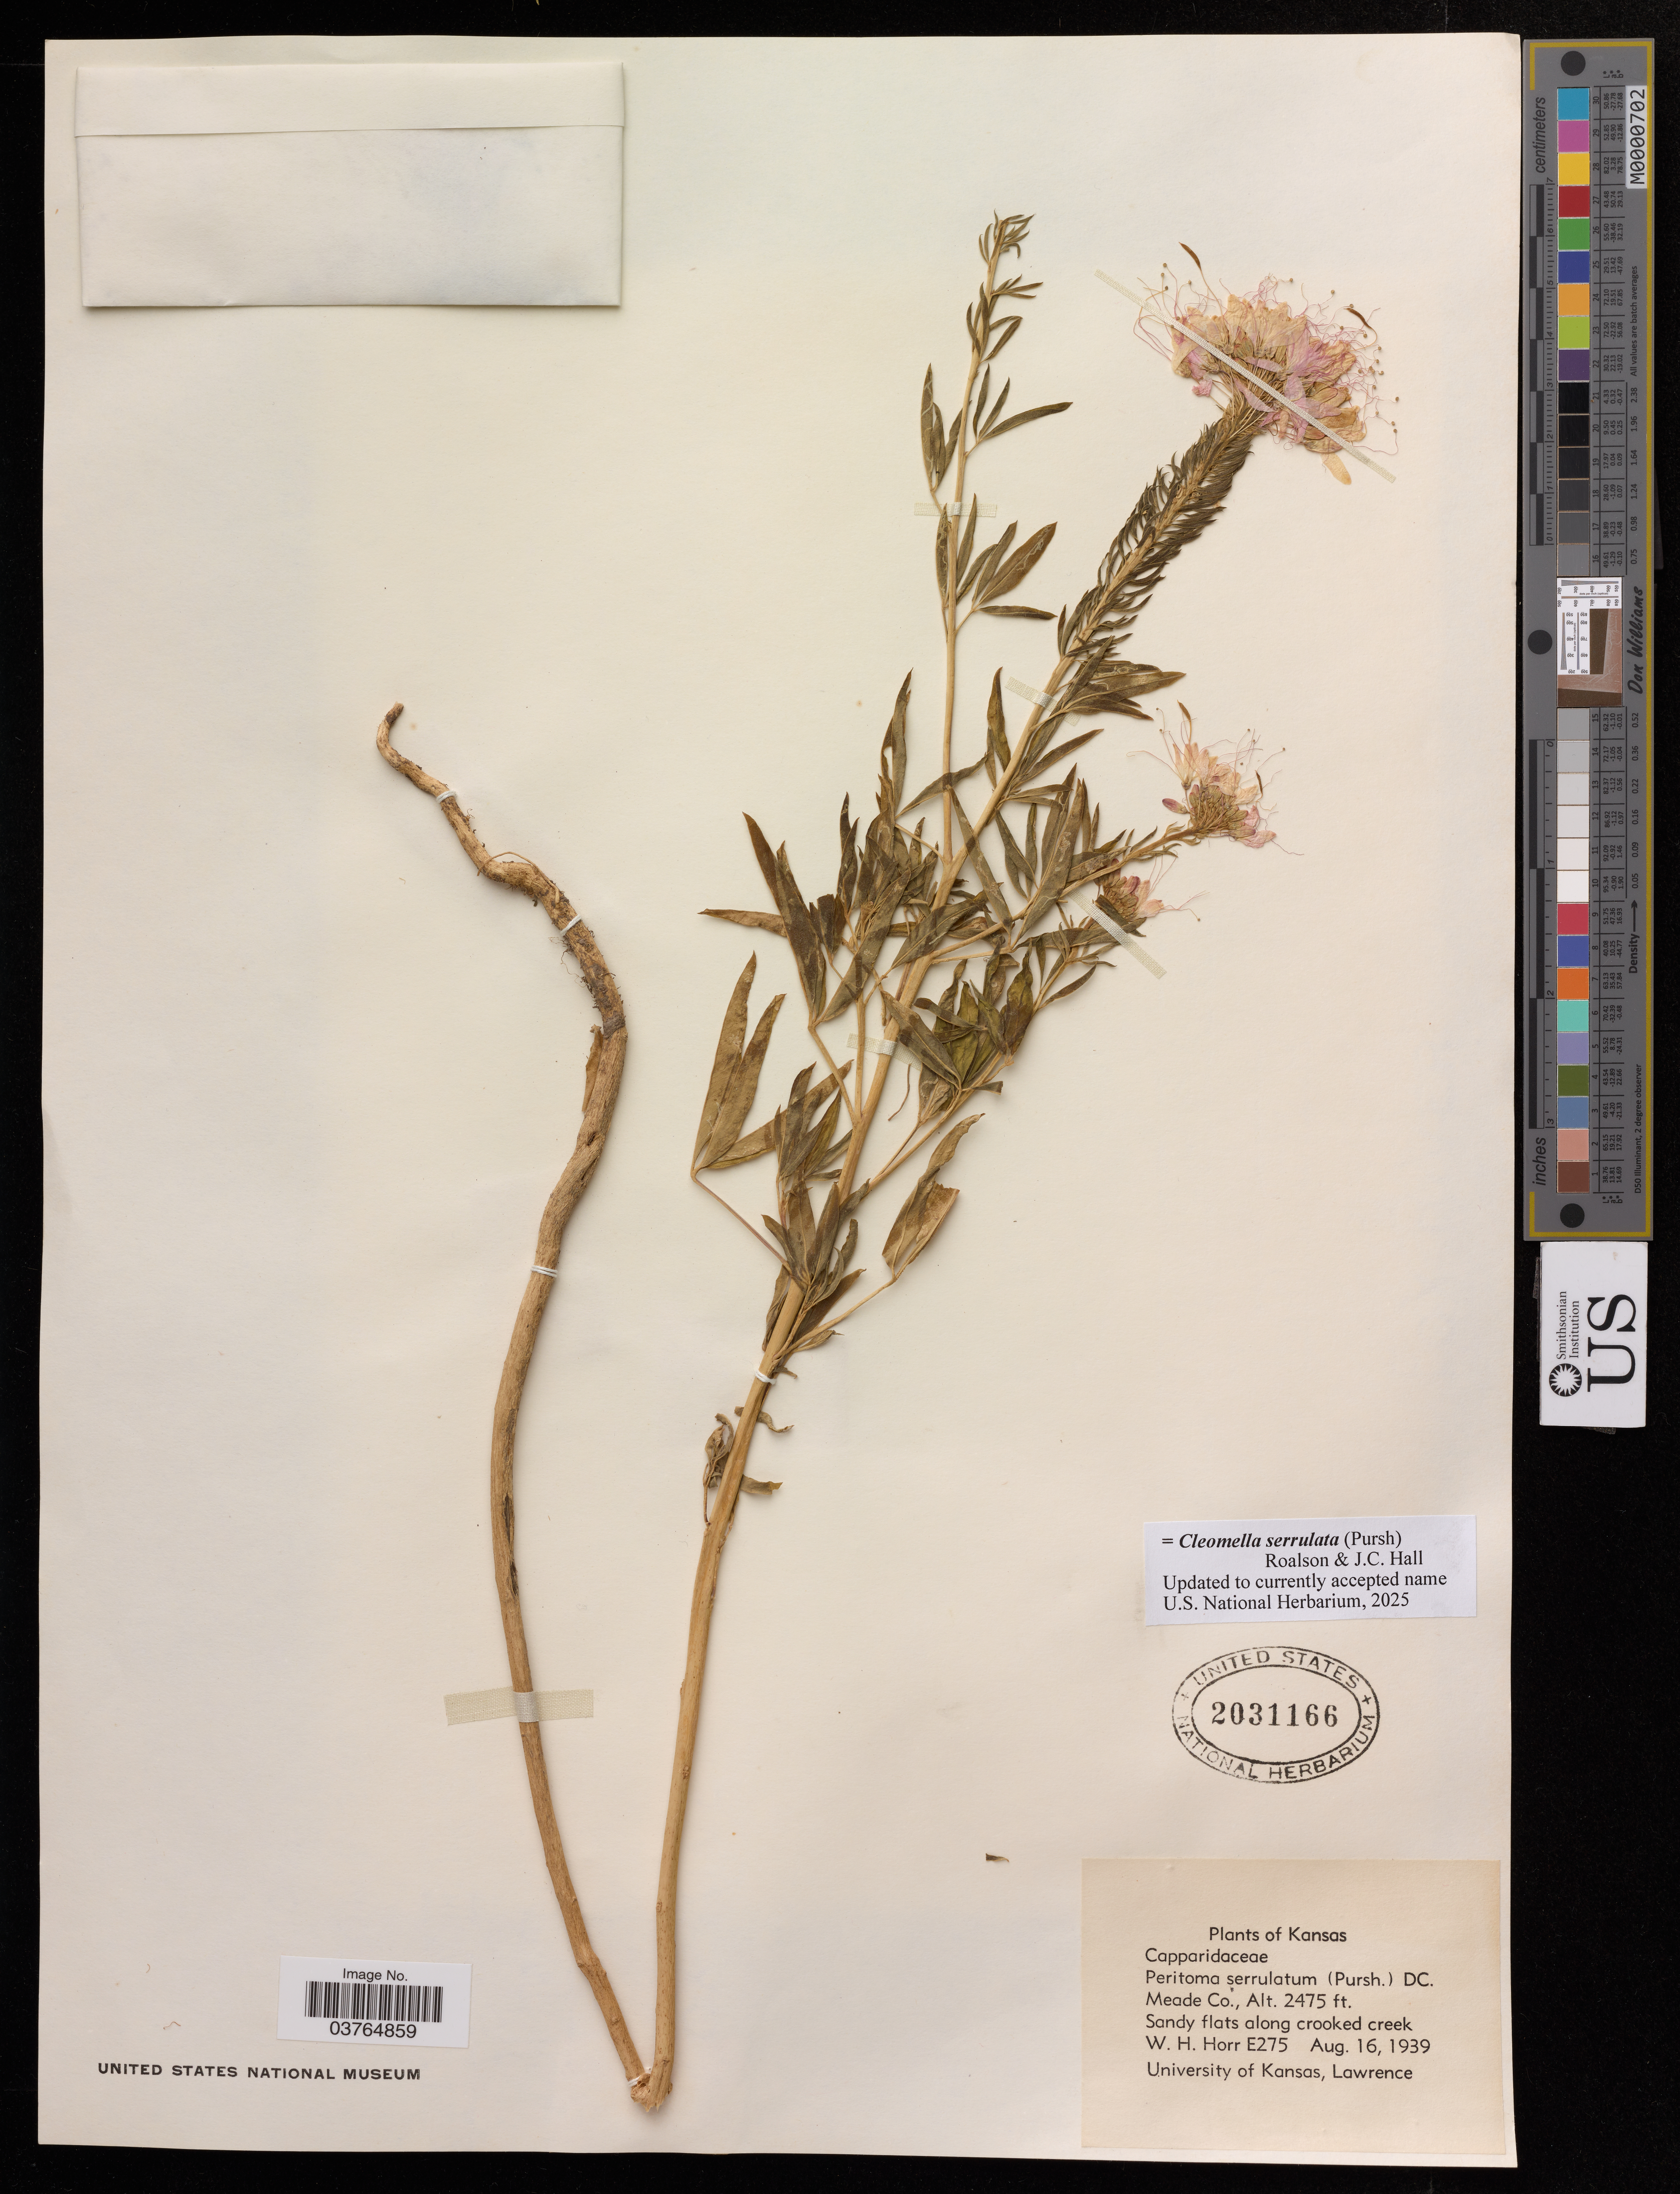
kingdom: Plantae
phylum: Tracheophyta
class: Magnoliopsida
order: Brassicales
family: Cleomaceae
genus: Cleomella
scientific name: Cleomella serrulata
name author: (Pursh) Roalson & J.C. Hall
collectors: W. H. Horr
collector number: E275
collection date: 1939-08-16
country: United States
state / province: Kansas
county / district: Meade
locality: Sandy flats along crooked creek.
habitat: Sandy flats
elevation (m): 754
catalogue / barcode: US 2031166